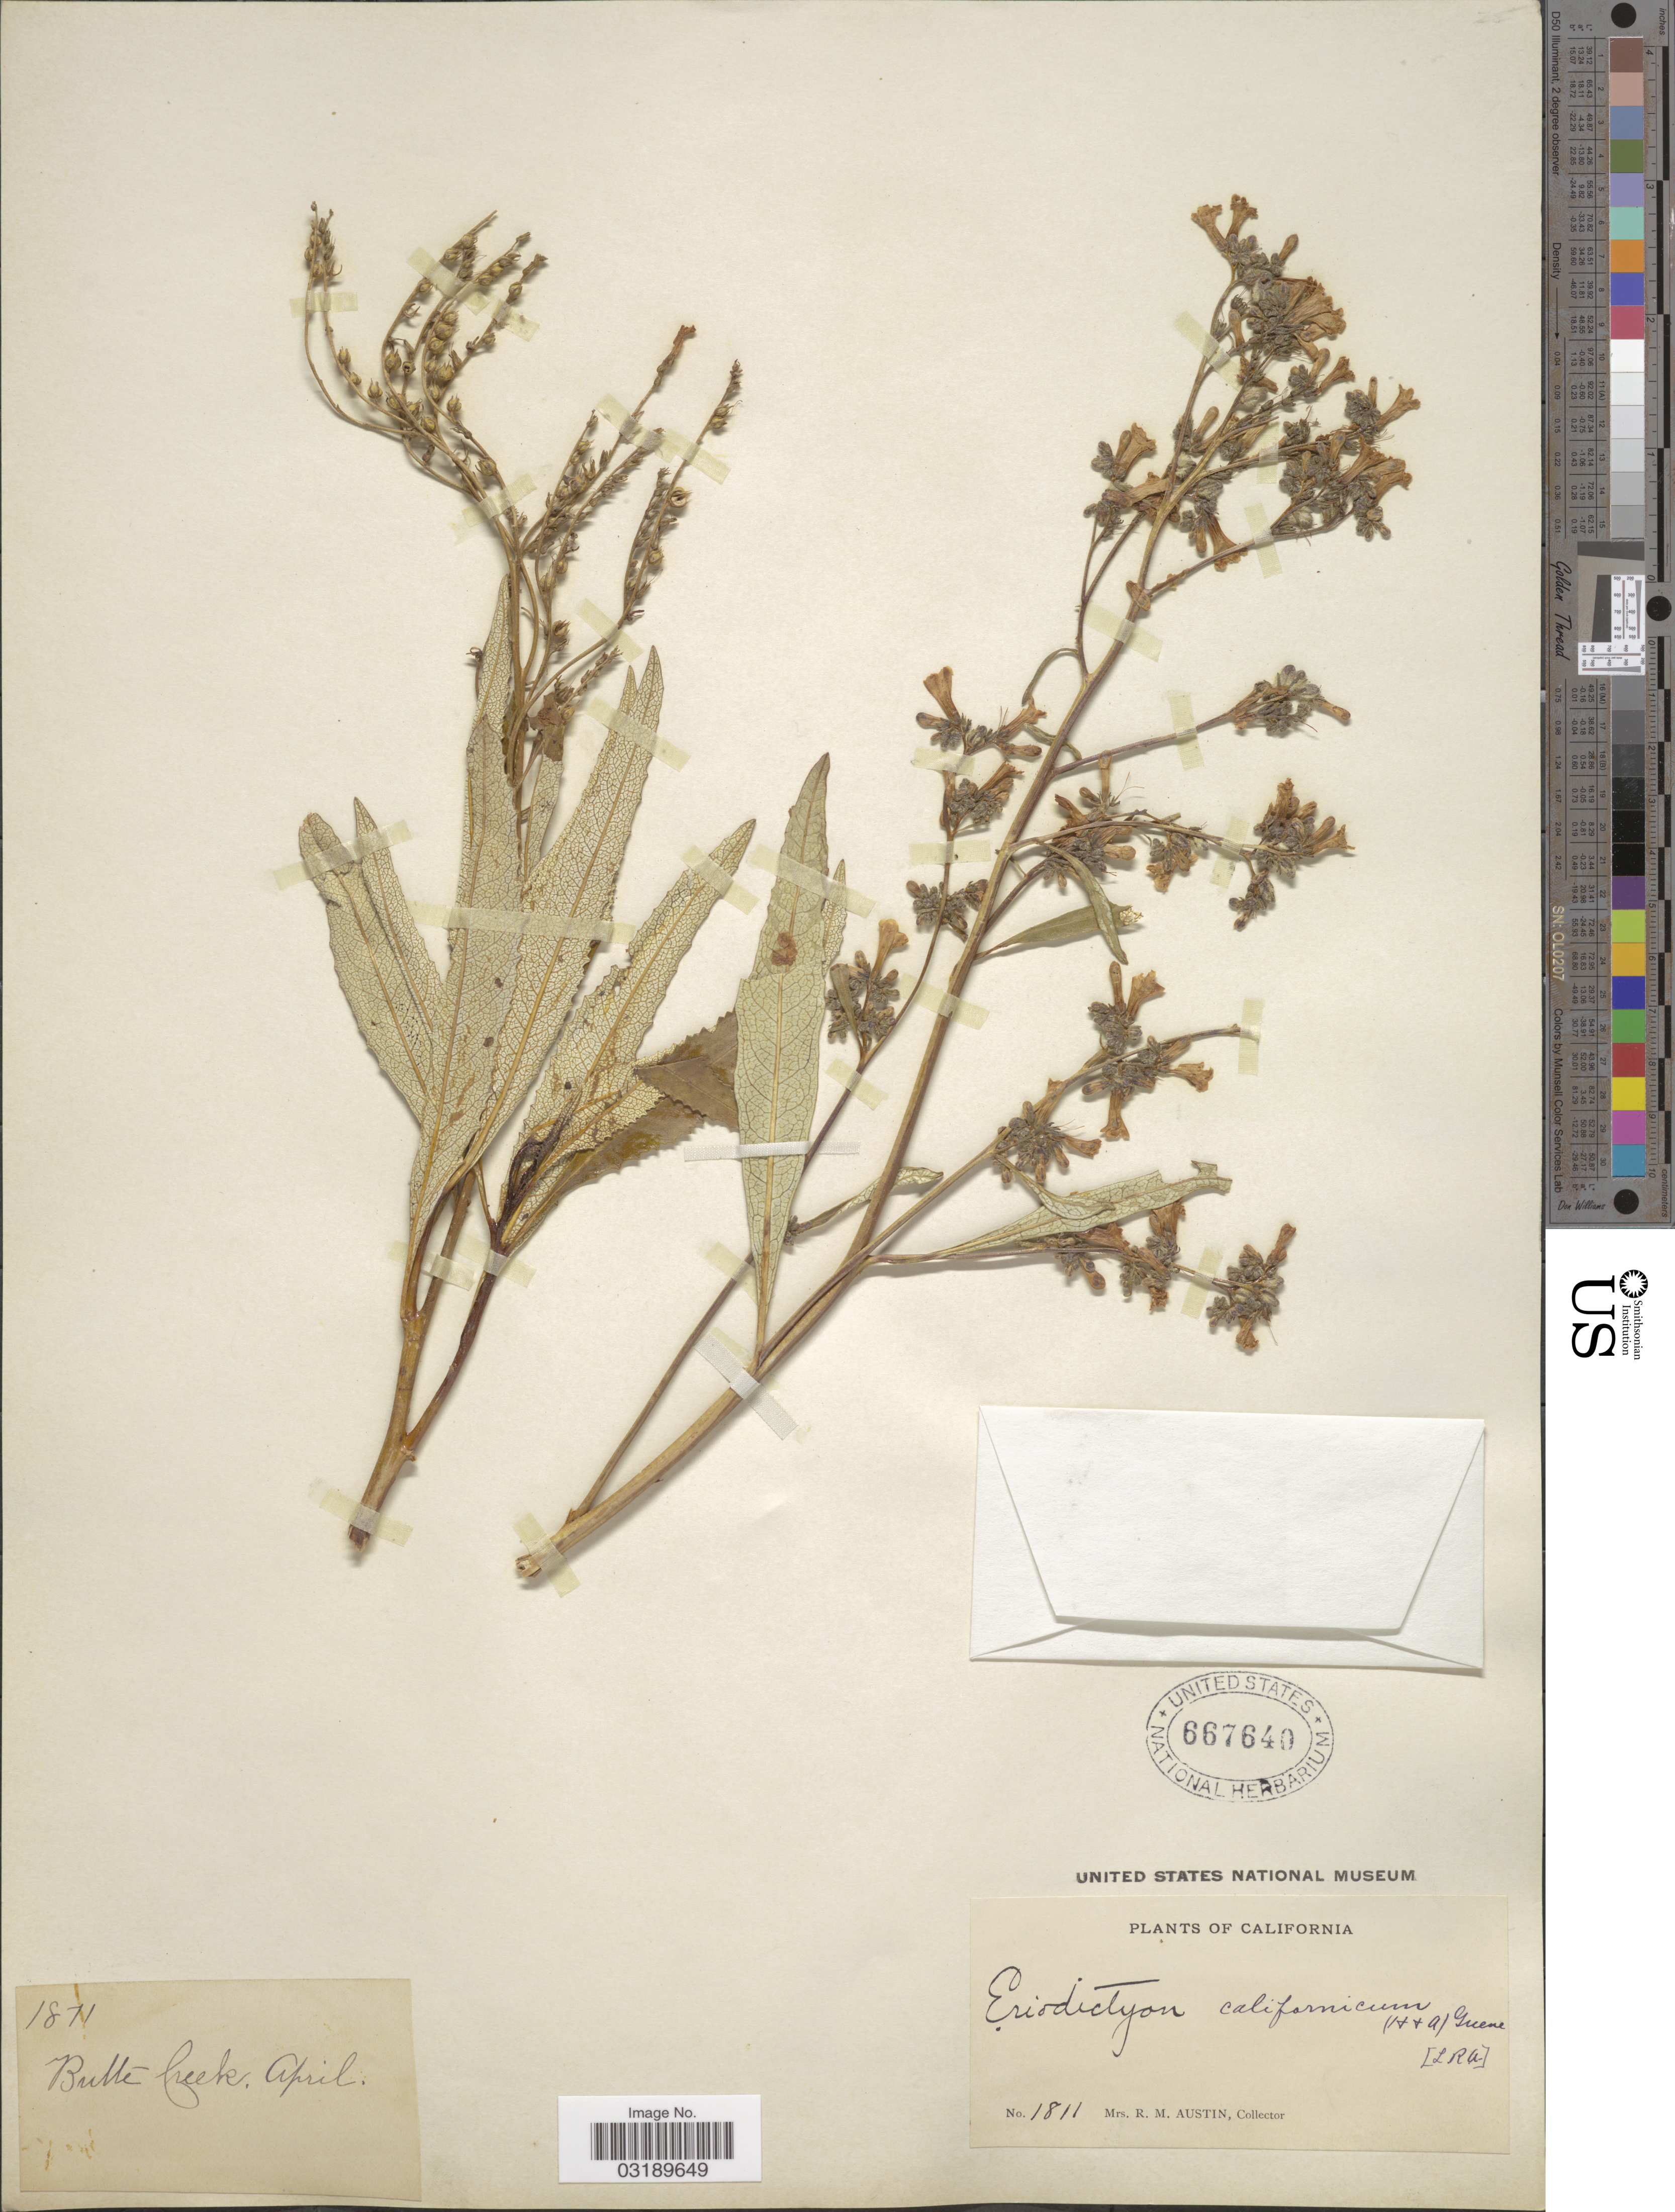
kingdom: Plantae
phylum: Tracheophyta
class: Magnoliopsida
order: Boraginales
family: Namaceae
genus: Eriodictyon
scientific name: Eriodictyon californicum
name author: (Hook. & Arn.) Torr.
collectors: R. Austin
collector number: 1871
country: United States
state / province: California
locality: Butte Creek.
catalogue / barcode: US 667640